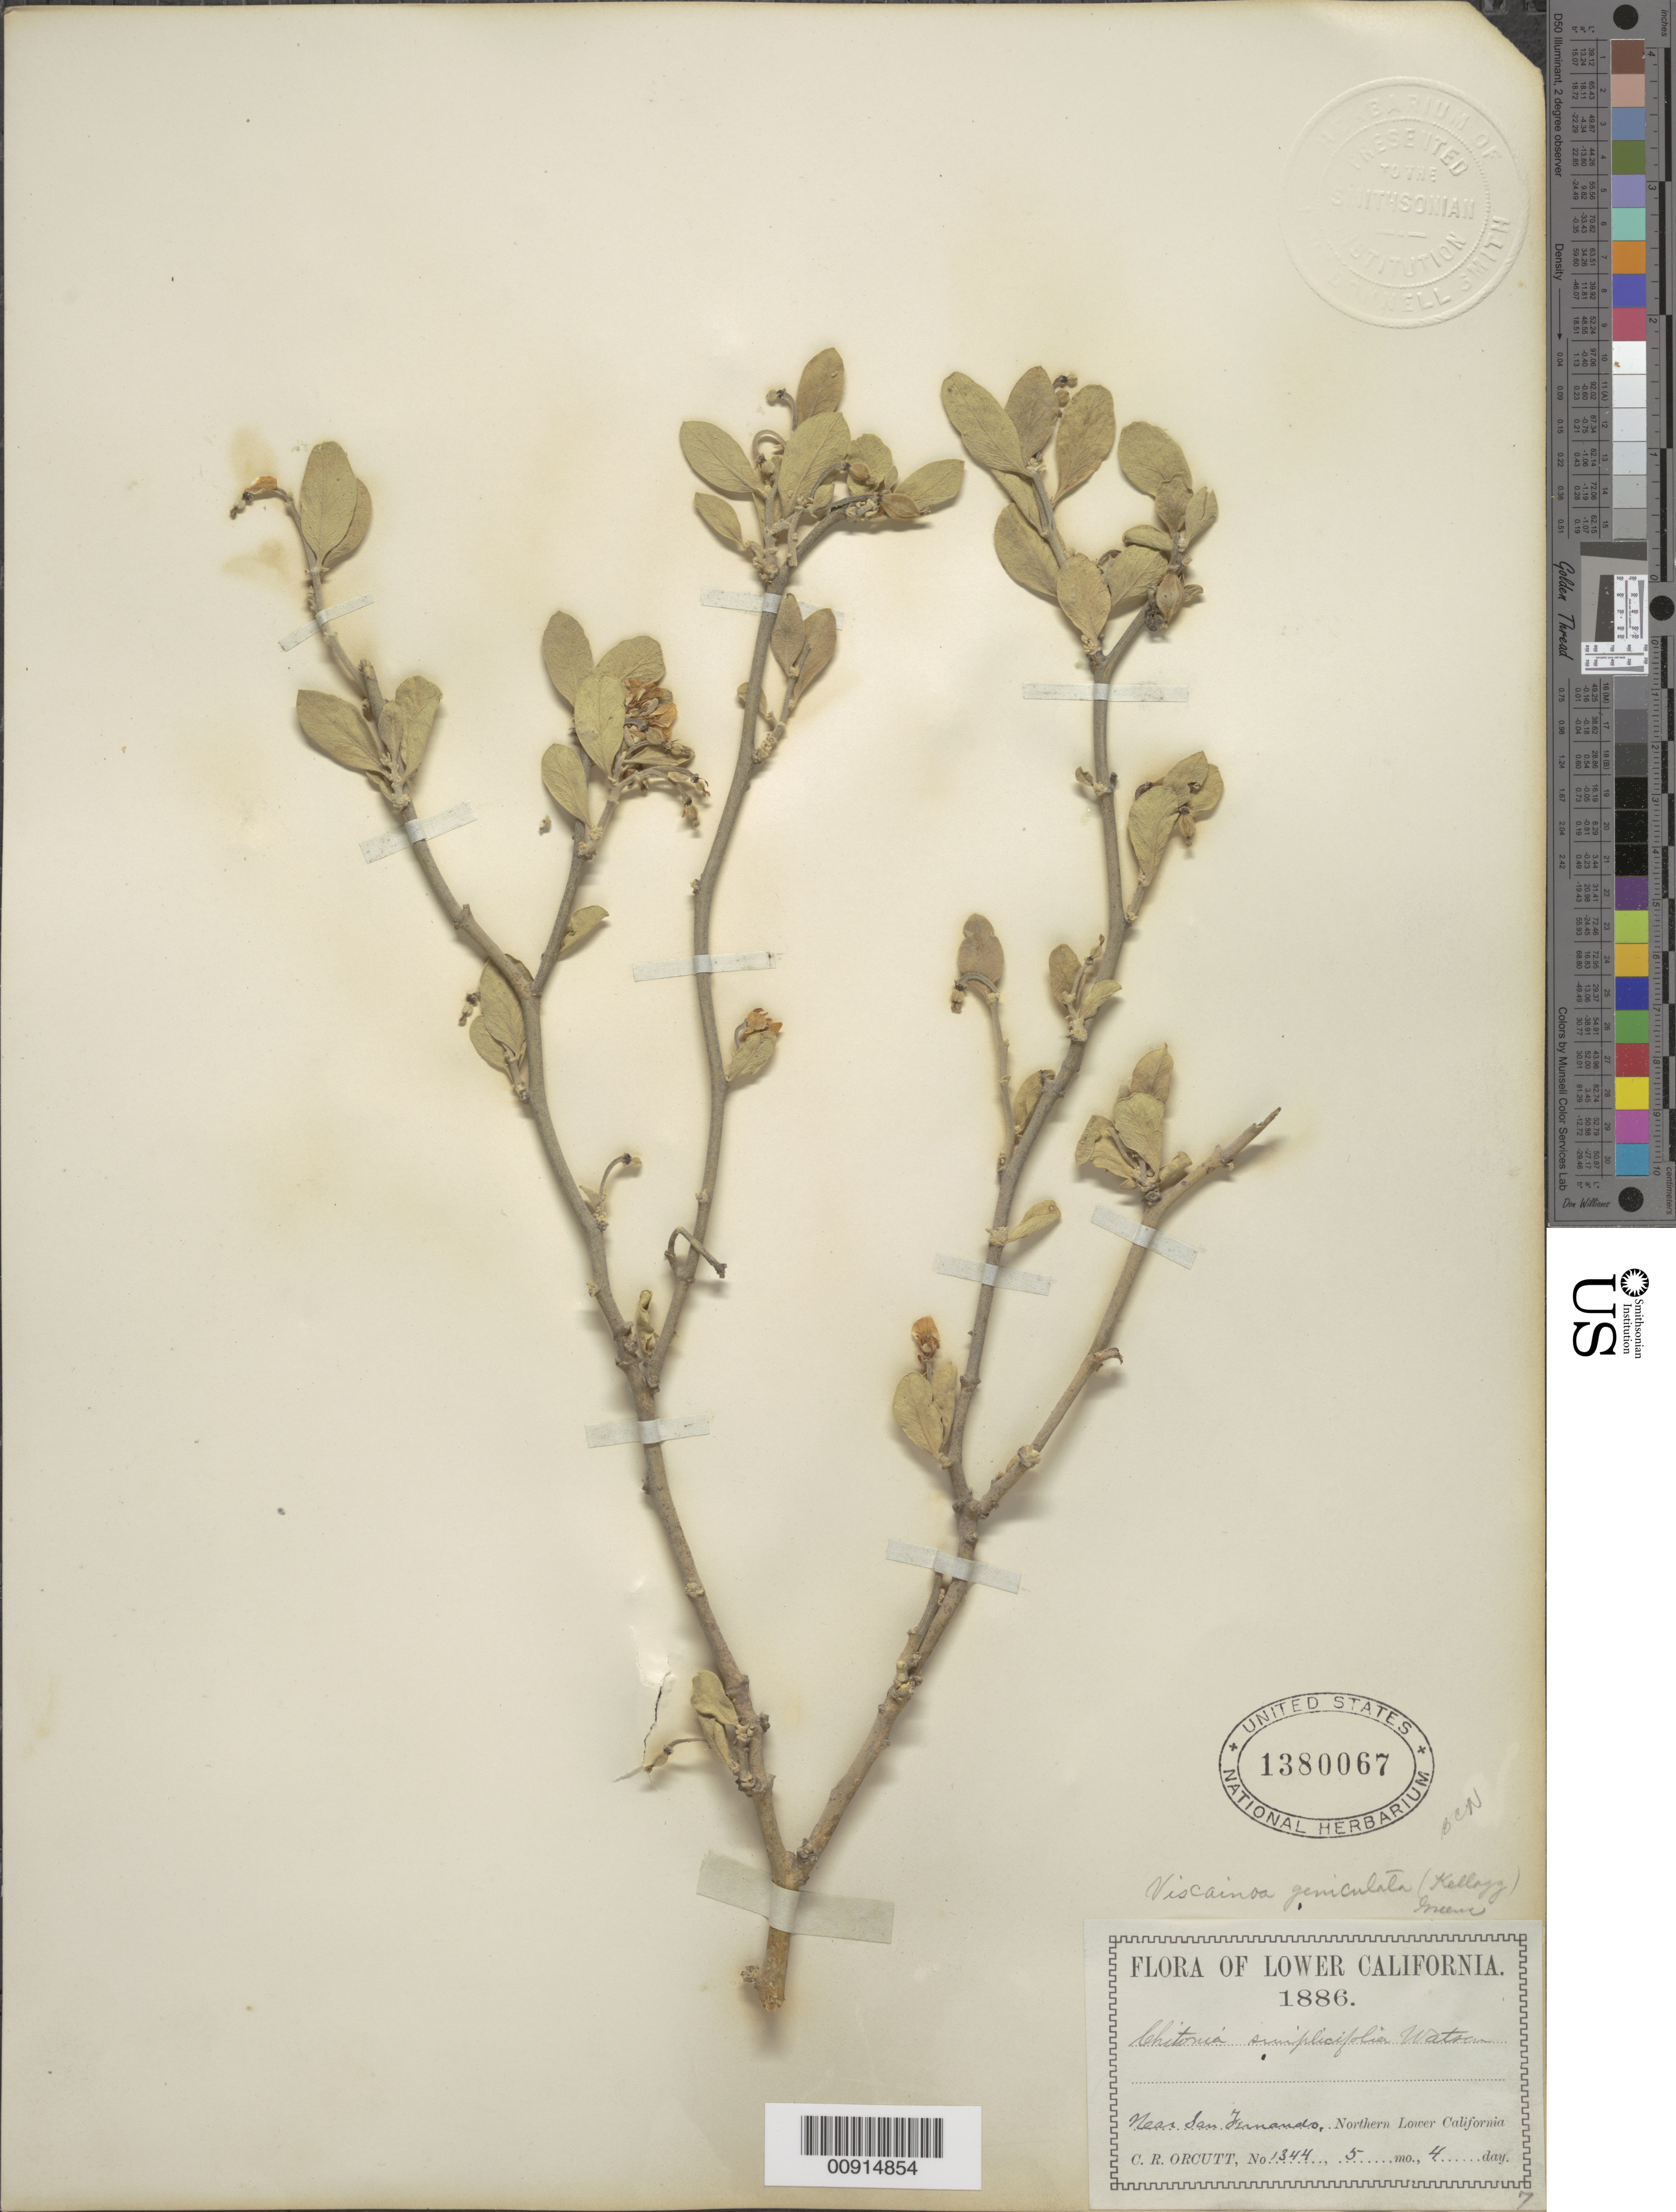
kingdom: Plantae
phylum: Tracheophyta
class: Magnoliopsida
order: Zygophyllales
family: Zygophyllaceae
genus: Viscainoa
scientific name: Viscainoa geniculata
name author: (Kellogg) Greene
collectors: C. R. Orcutt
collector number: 1344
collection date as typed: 04 May 1886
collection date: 1886-05-04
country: Mexico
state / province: Baja California Norte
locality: Near San Fernando, Northern Lower California.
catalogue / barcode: US 1380067